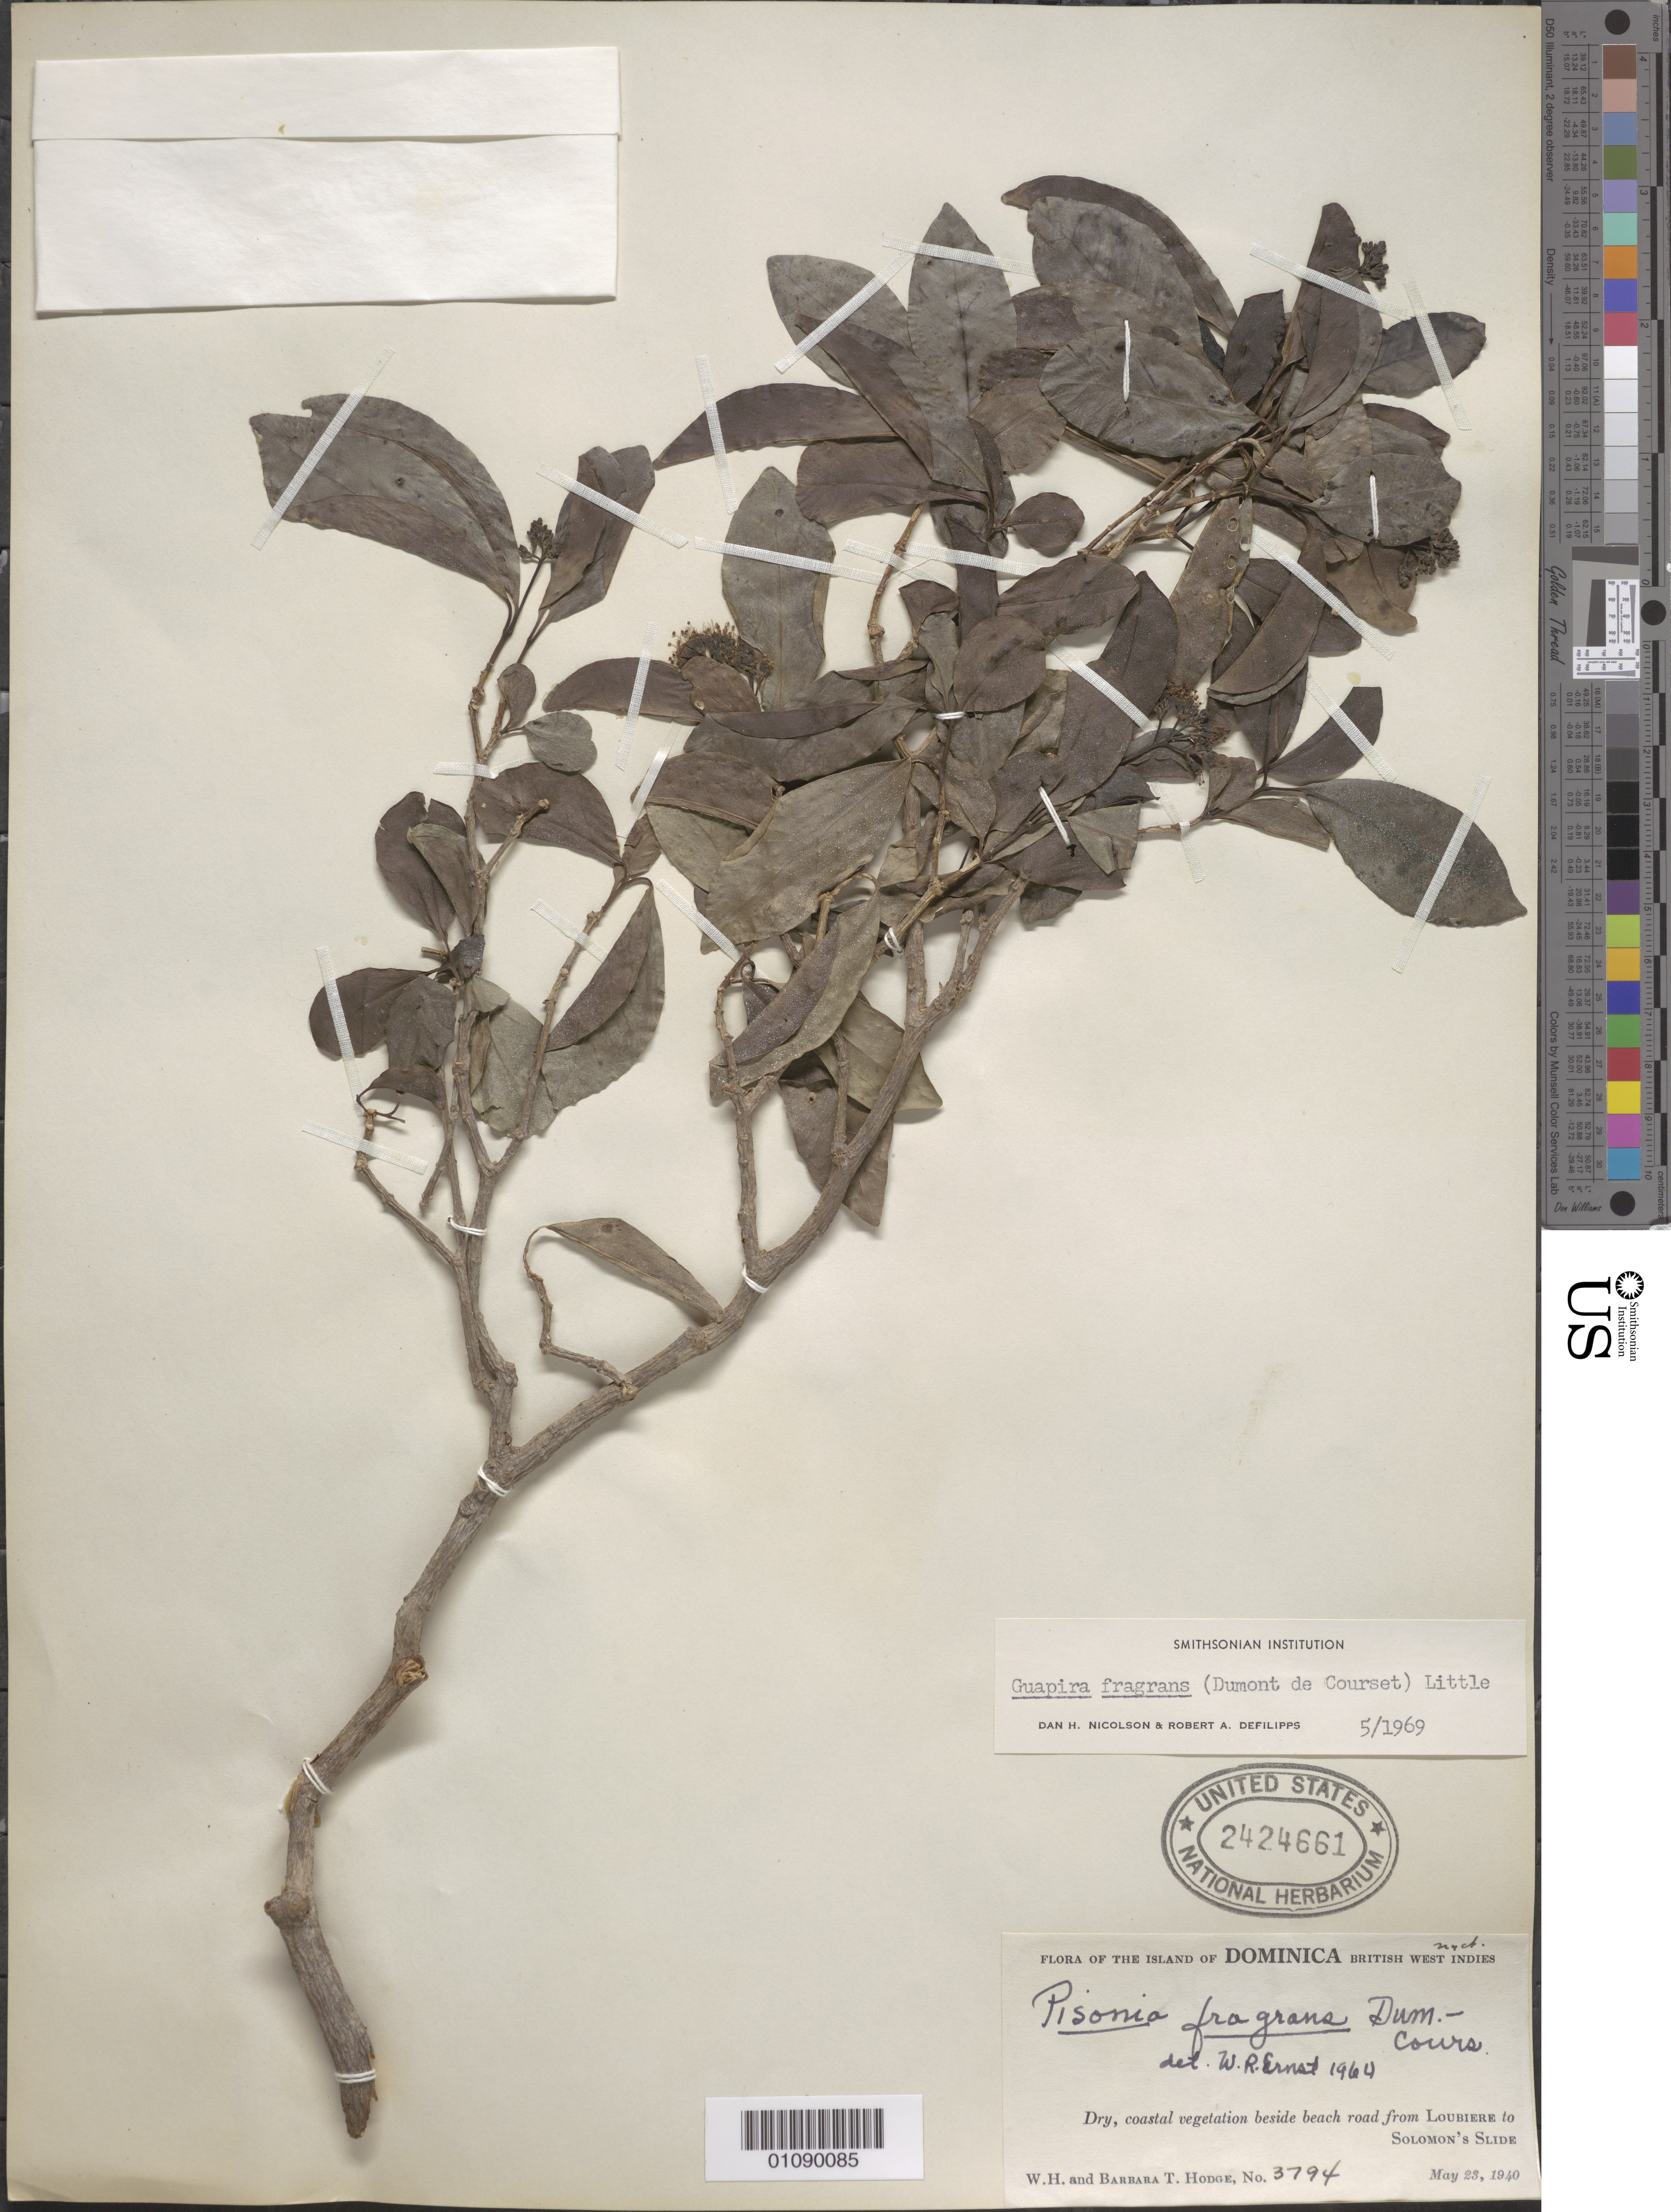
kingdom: Plantae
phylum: Tracheophyta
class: Magnoliopsida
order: Caryophyllales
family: Nyctaginaceae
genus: Guapira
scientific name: Guapira fragrans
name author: (Dum. Cours.) Little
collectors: B. Hodge & W. Hodge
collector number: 3794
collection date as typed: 23 May 1940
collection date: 1940-05-23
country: Dominica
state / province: St. George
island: Dominica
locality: Loubiere to Solomon's Slide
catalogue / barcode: US 2424661